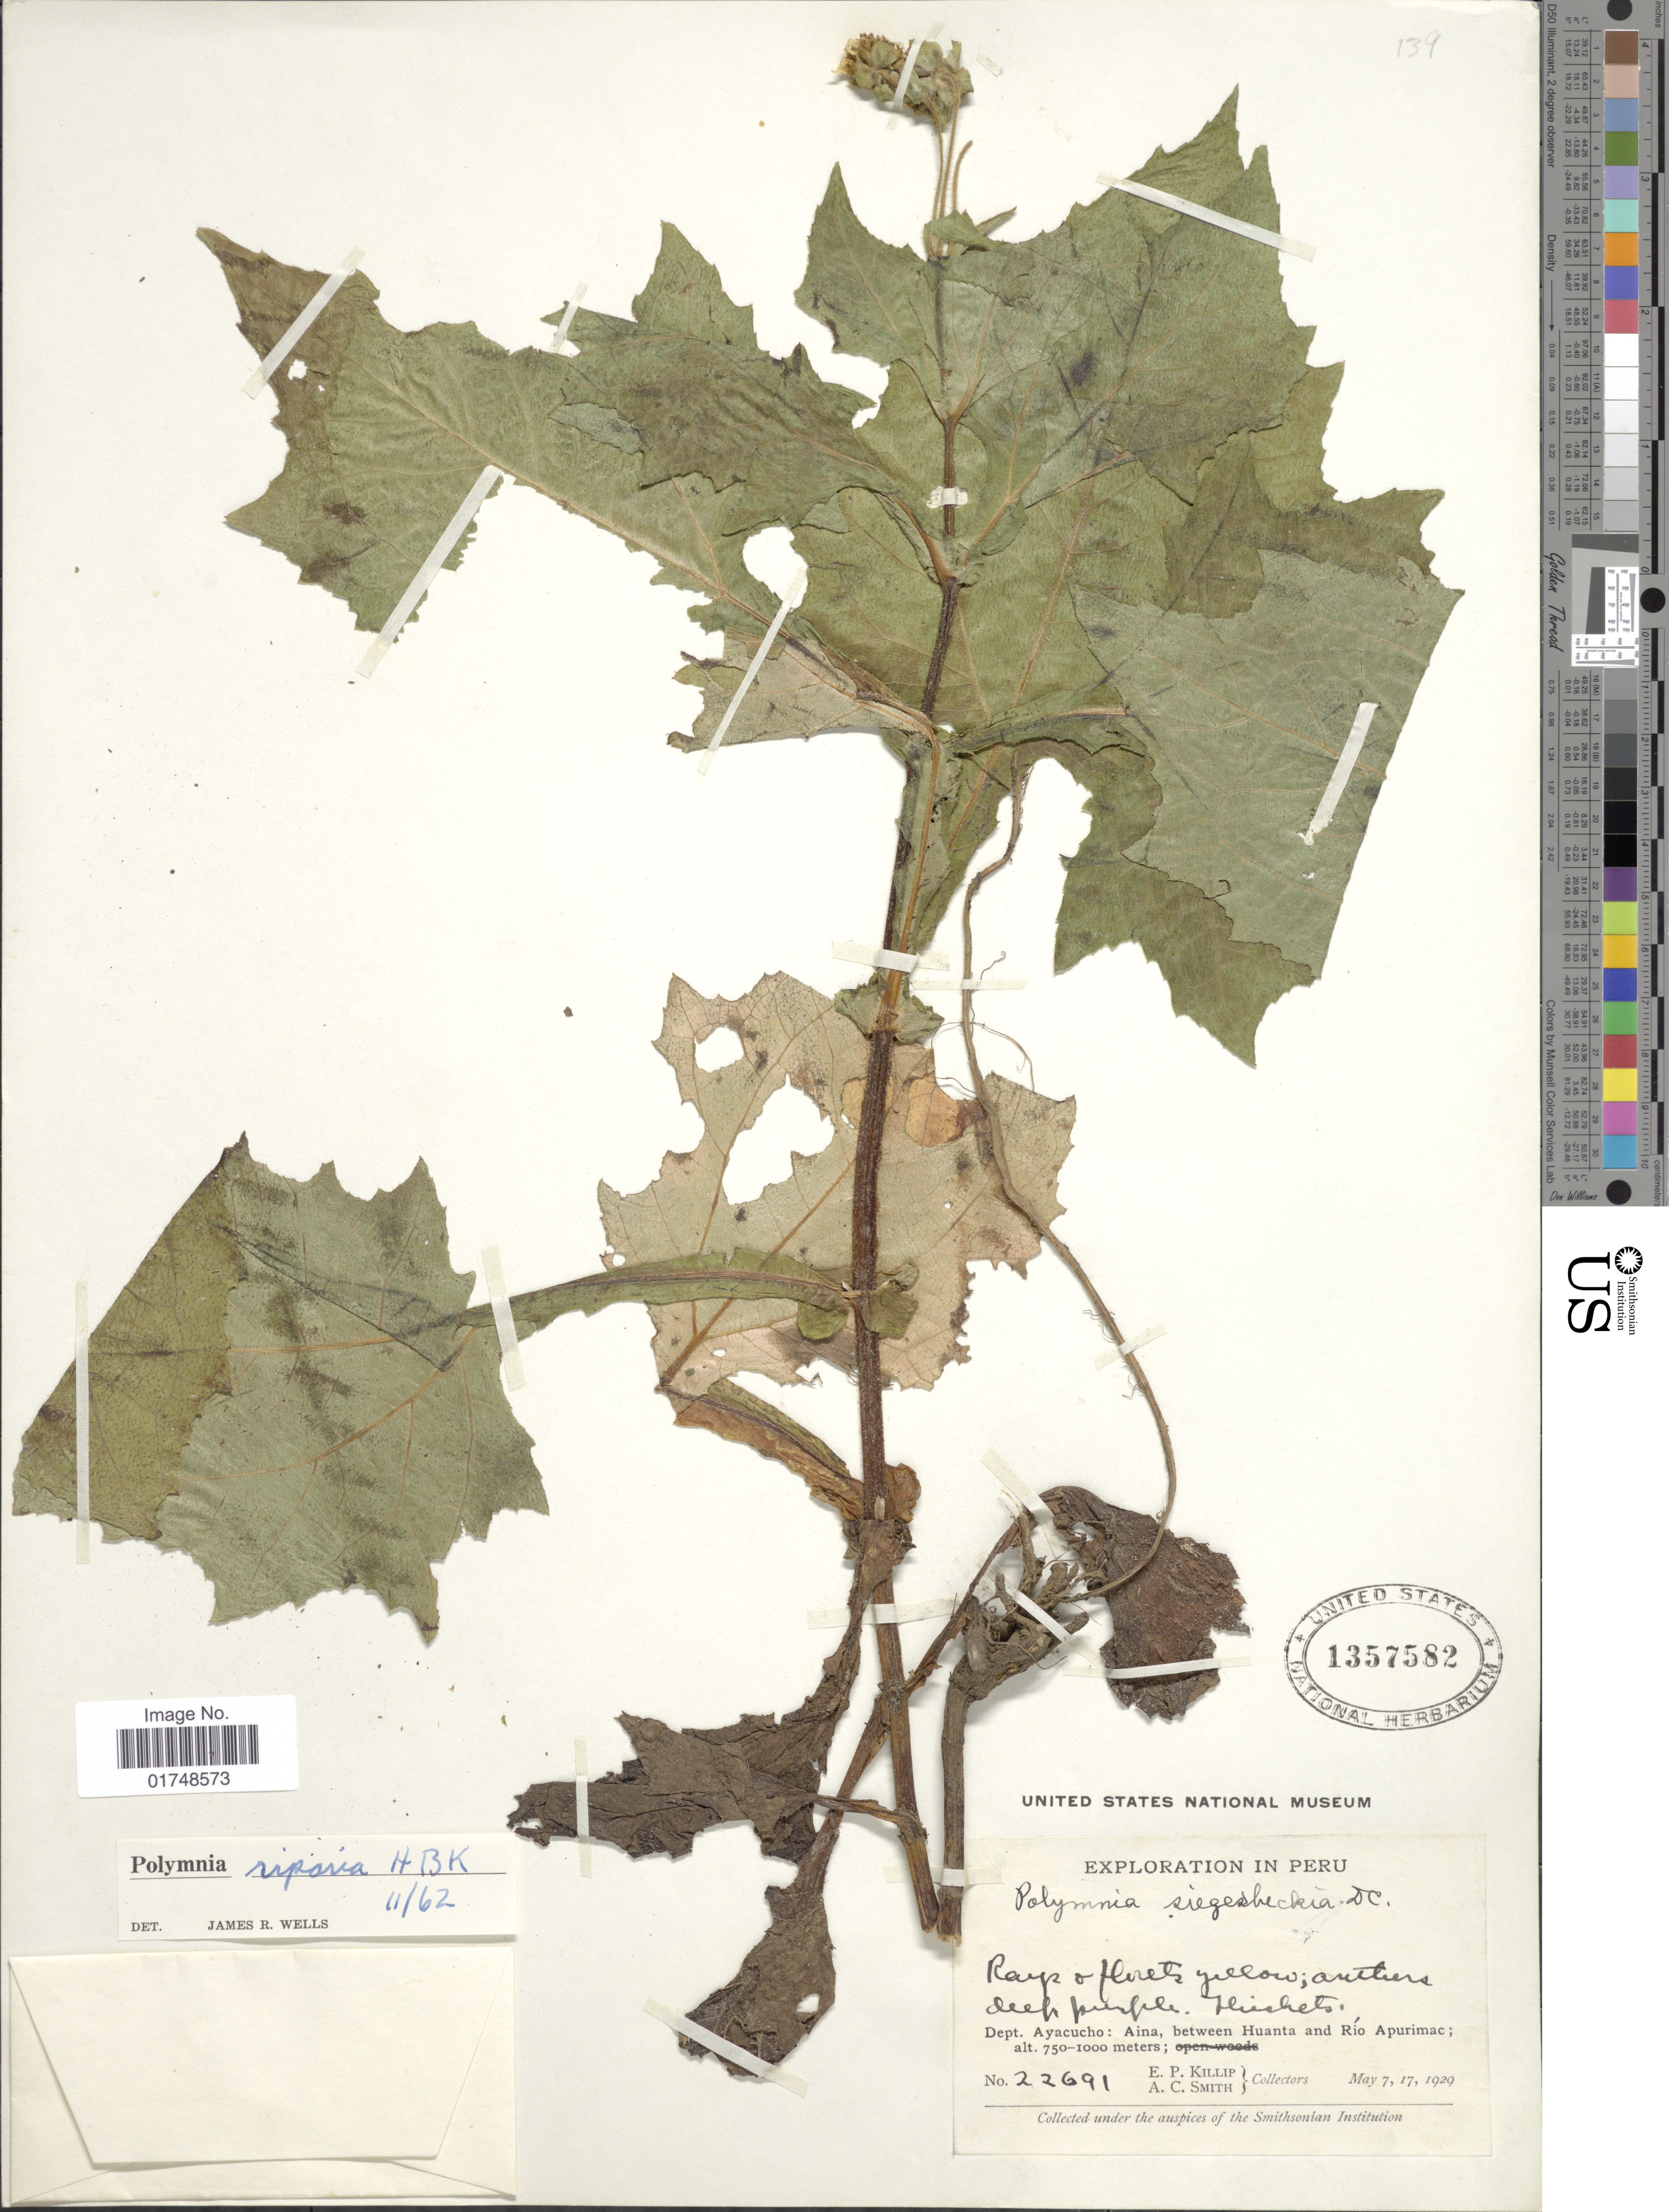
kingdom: Plantae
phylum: Tracheophyta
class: Magnoliopsida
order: Asterales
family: Asteraceae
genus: Smallanthus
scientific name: Smallanthus riparius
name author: (Kunth) H. Rob.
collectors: E. P. Killip & A. C. Smith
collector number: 22691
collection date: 1929-05-07/1929-05-17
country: Peru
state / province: Ayacucho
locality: Aina, between Huanta and Rio Apurimac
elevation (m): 750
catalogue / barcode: US 1357582